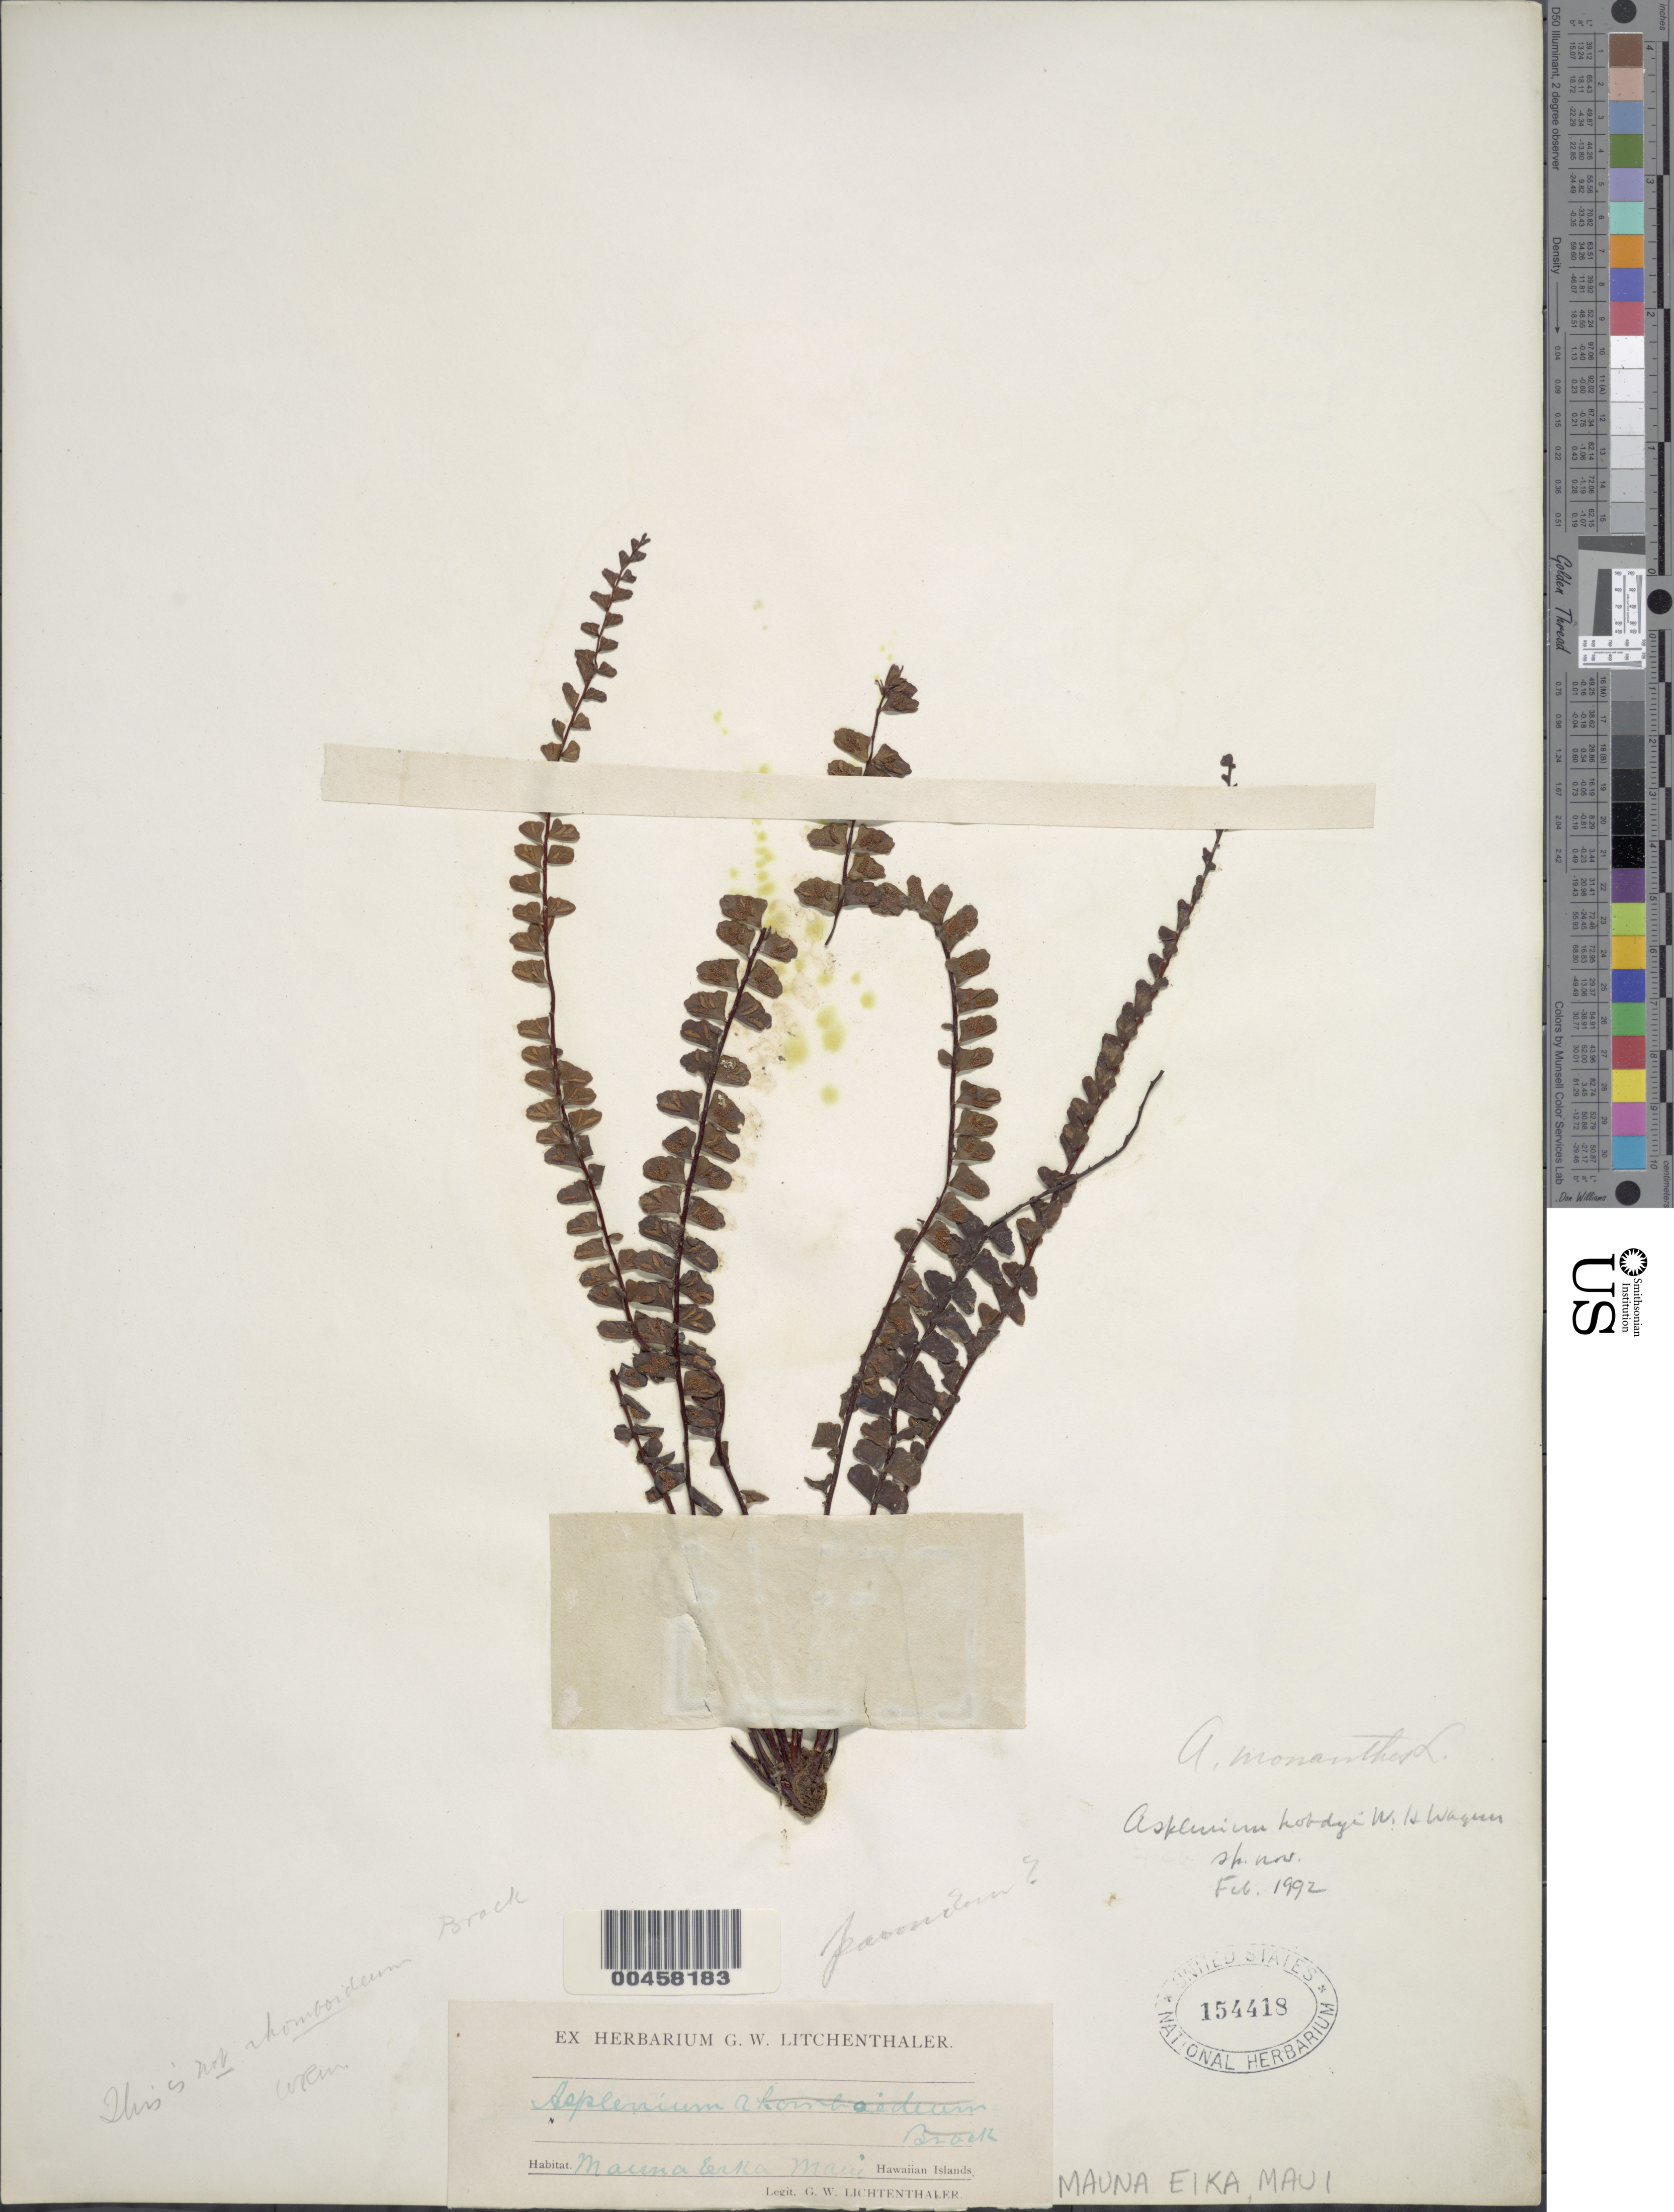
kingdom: Plantae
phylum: Tracheophyta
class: Polypodiopsida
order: Polypodiales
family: Aspleniaceae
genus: Asplenium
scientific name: Asplenium monanthes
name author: L.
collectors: G. Lichtenthaler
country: United States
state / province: Hawaii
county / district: Maui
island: Maui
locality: Hawaiian Islands: Mauna Eika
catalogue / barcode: US 154418